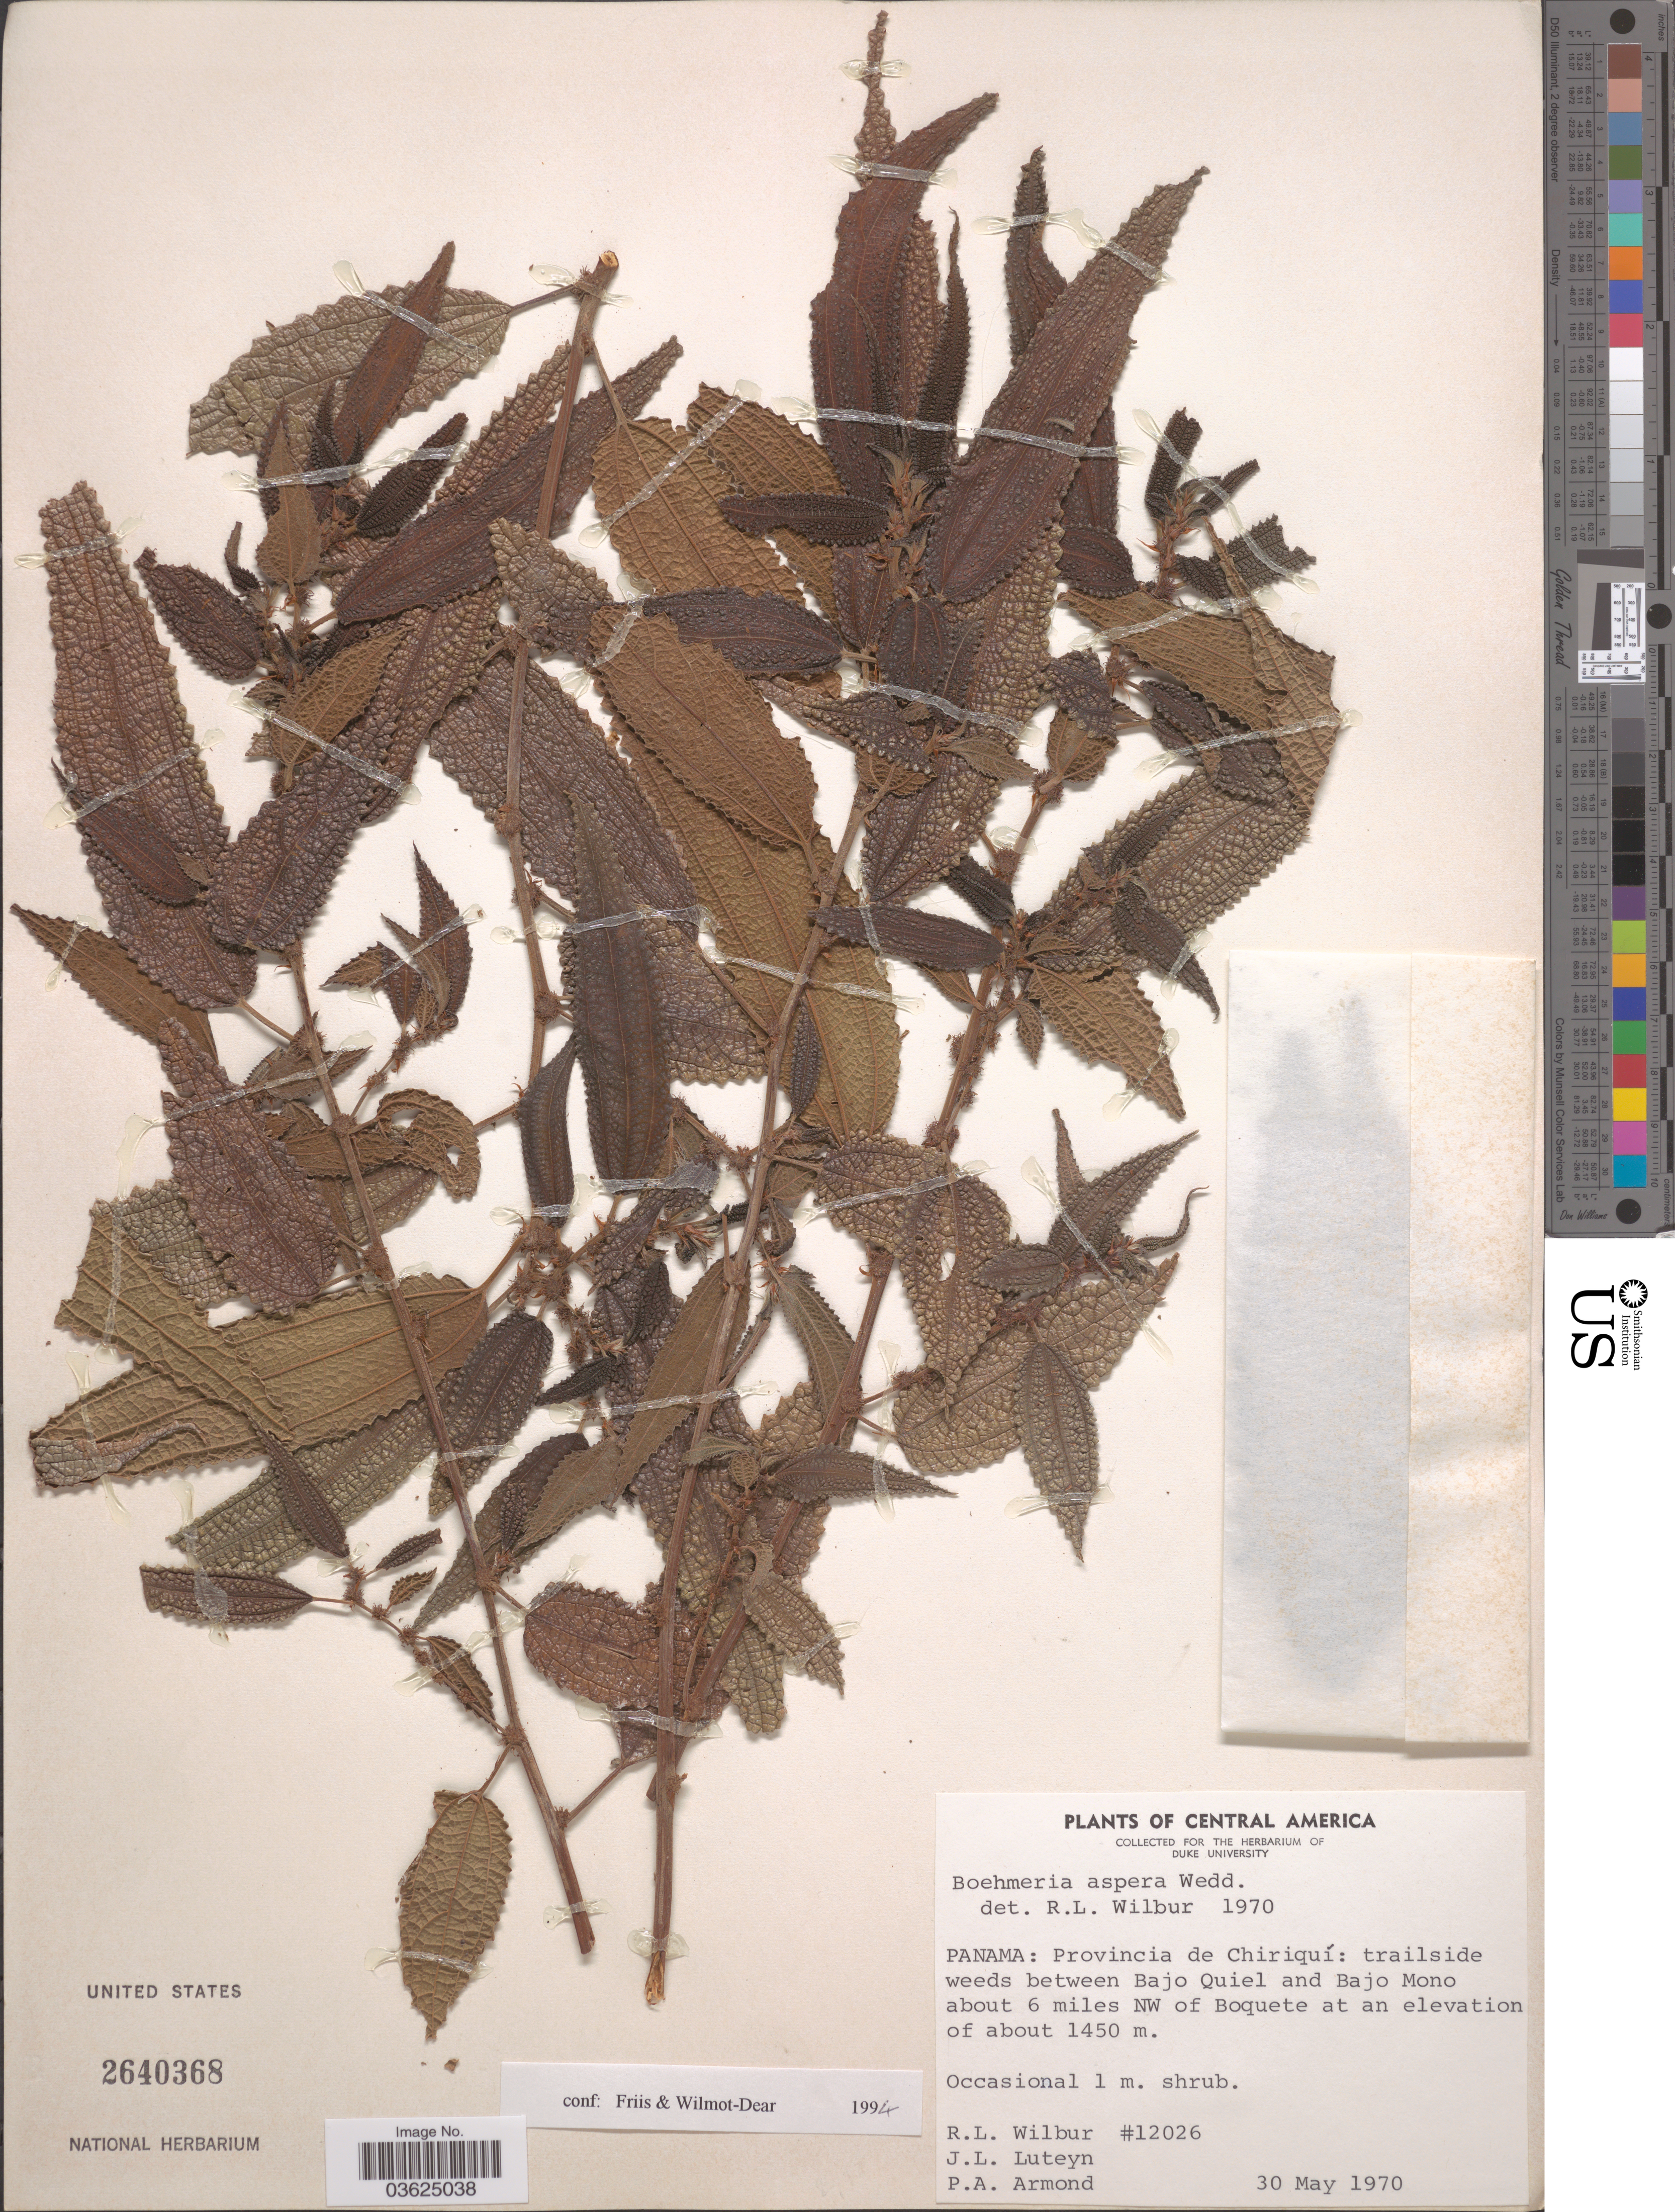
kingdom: Plantae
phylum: Tracheophyta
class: Magnoliopsida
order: Rosales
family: Urticaceae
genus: Boehmeria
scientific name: Boehmeria aspera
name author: Wedd.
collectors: R. L. Wilbur, J. Luteyn & P. Armond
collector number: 12026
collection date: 1970-05-30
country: Panama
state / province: Chiriqui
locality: Trailside weeds between Bajo Quiel and Bajo Mono about 6 miles NW of Boquete.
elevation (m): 1450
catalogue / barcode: US 2640368